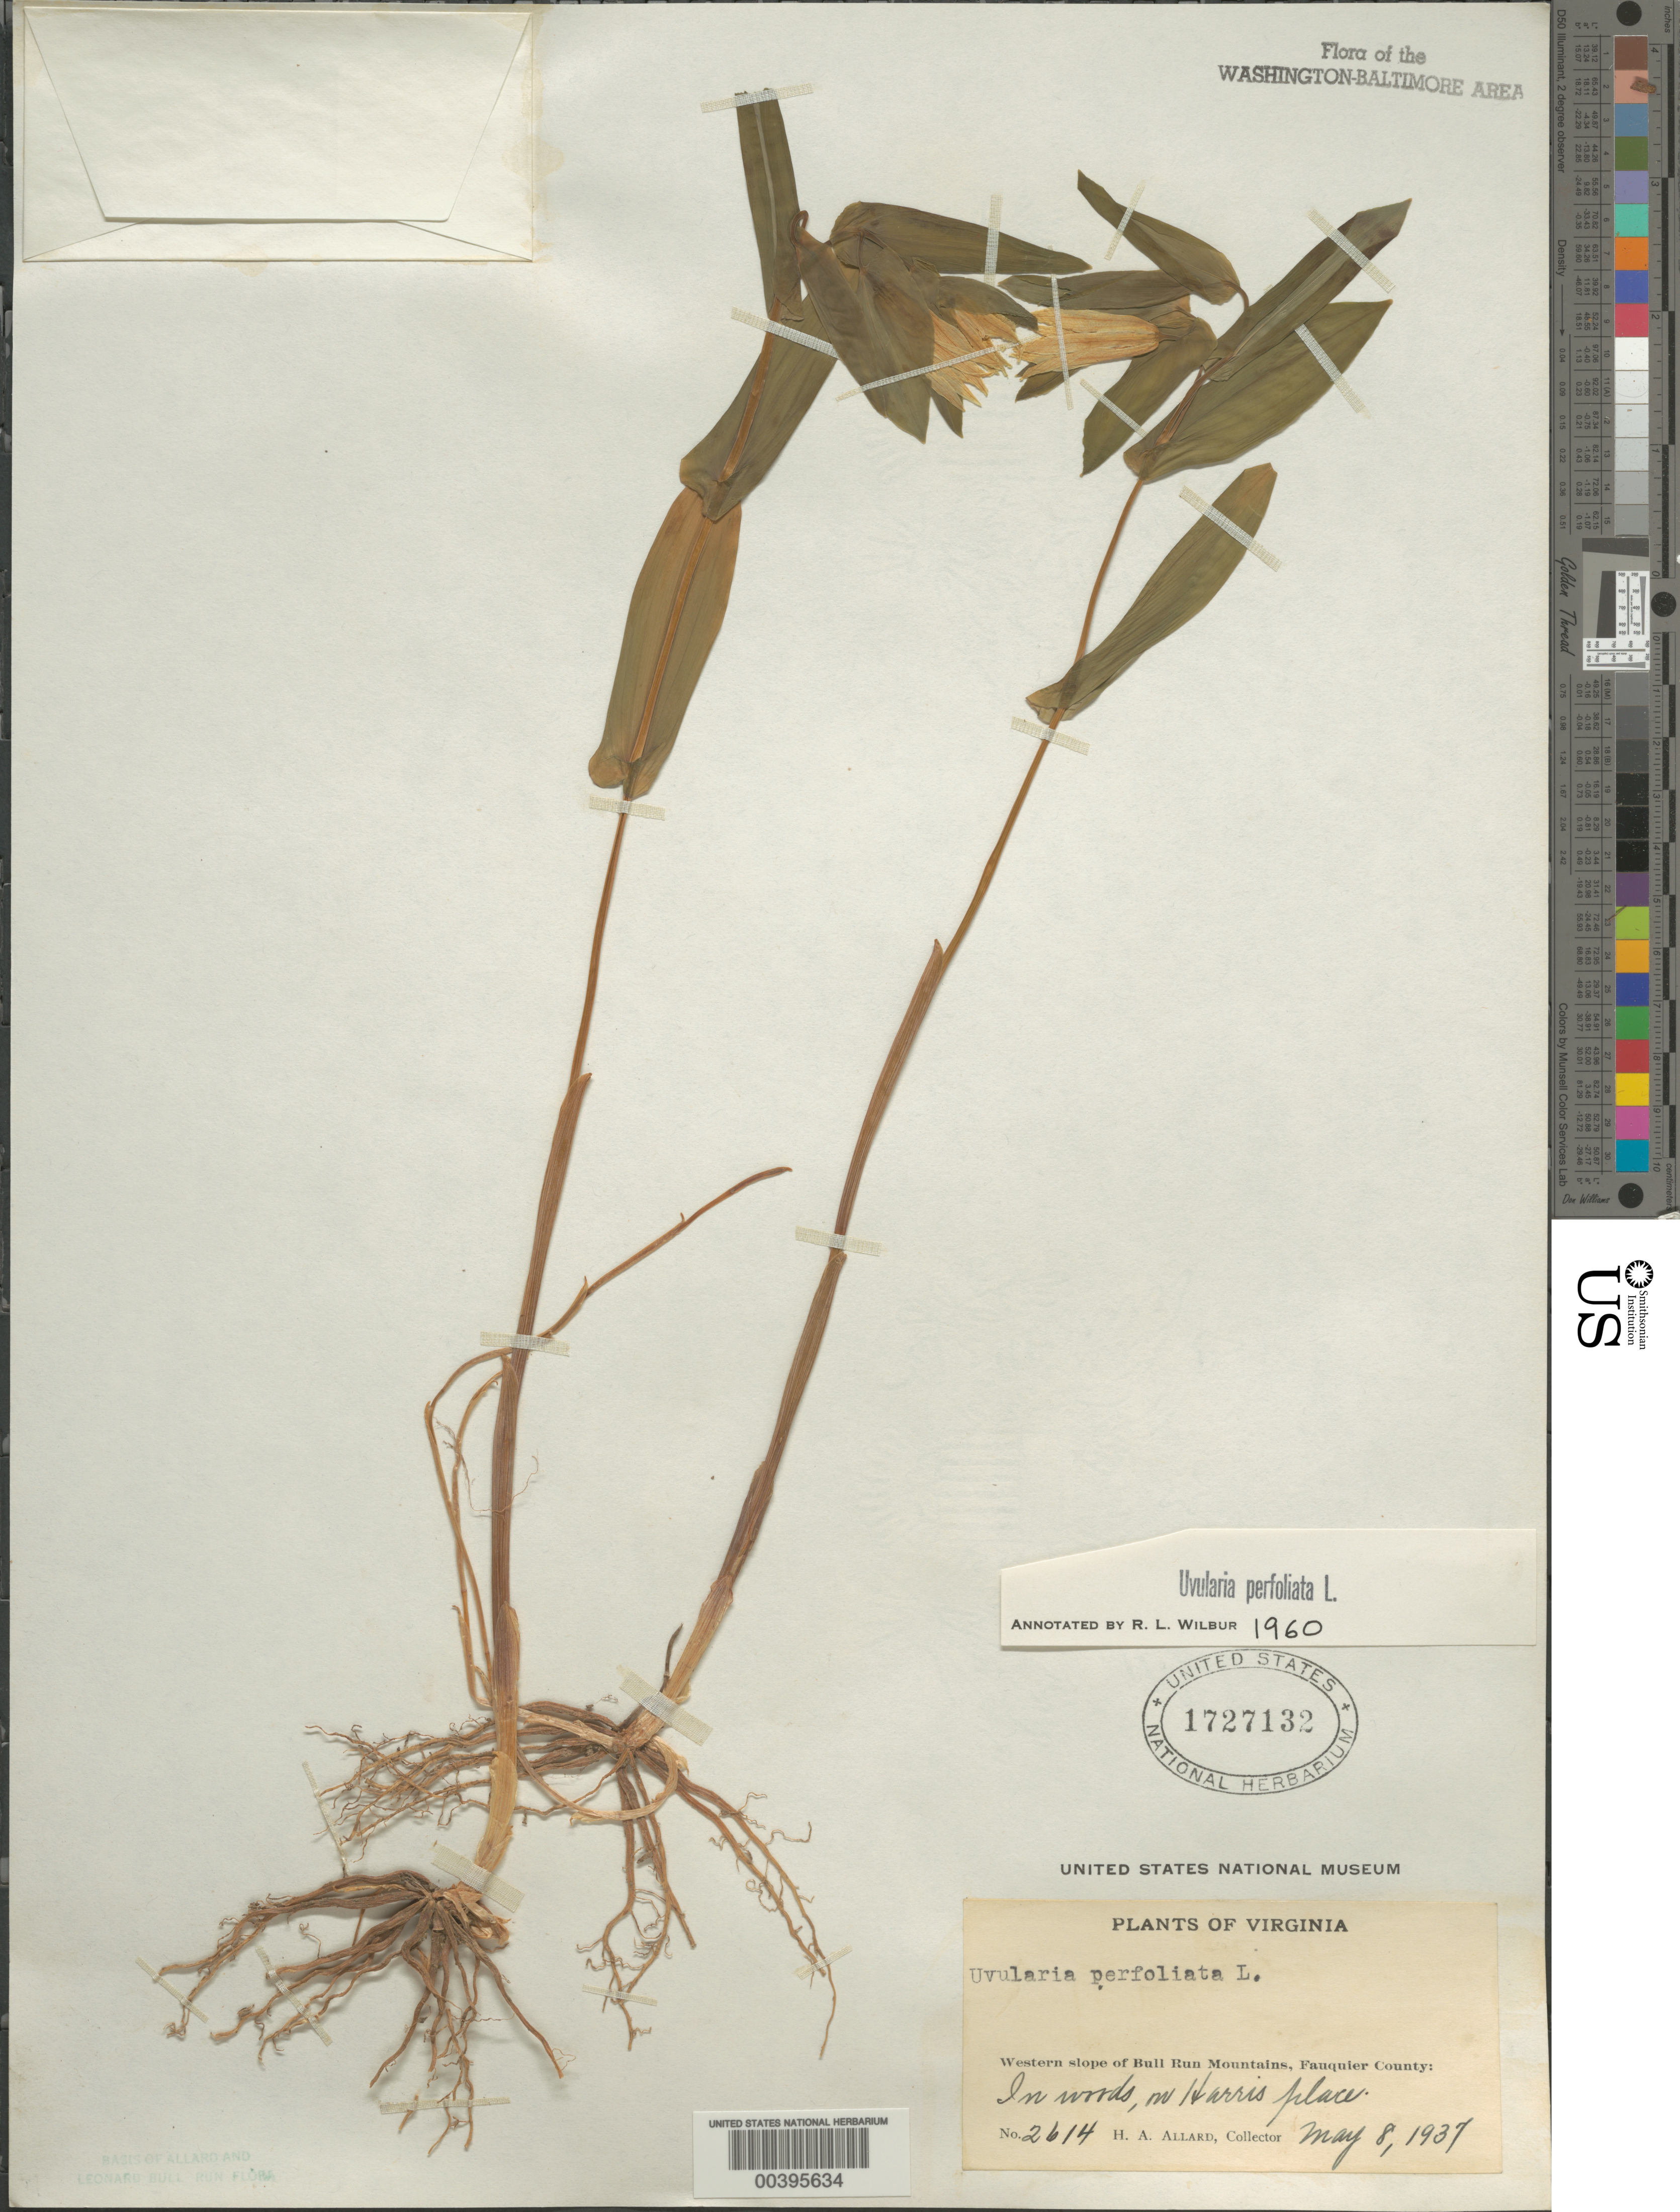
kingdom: Plantae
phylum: Tracheophyta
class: Liliopsida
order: Liliales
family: Colchicaceae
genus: Uvularia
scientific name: Uvularia perfoliata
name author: L.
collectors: H. A. Allard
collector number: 2614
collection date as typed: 08 May 1937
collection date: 1937-05-08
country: United States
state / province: Virginia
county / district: Fauquier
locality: Harris Place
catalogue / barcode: US 1727132